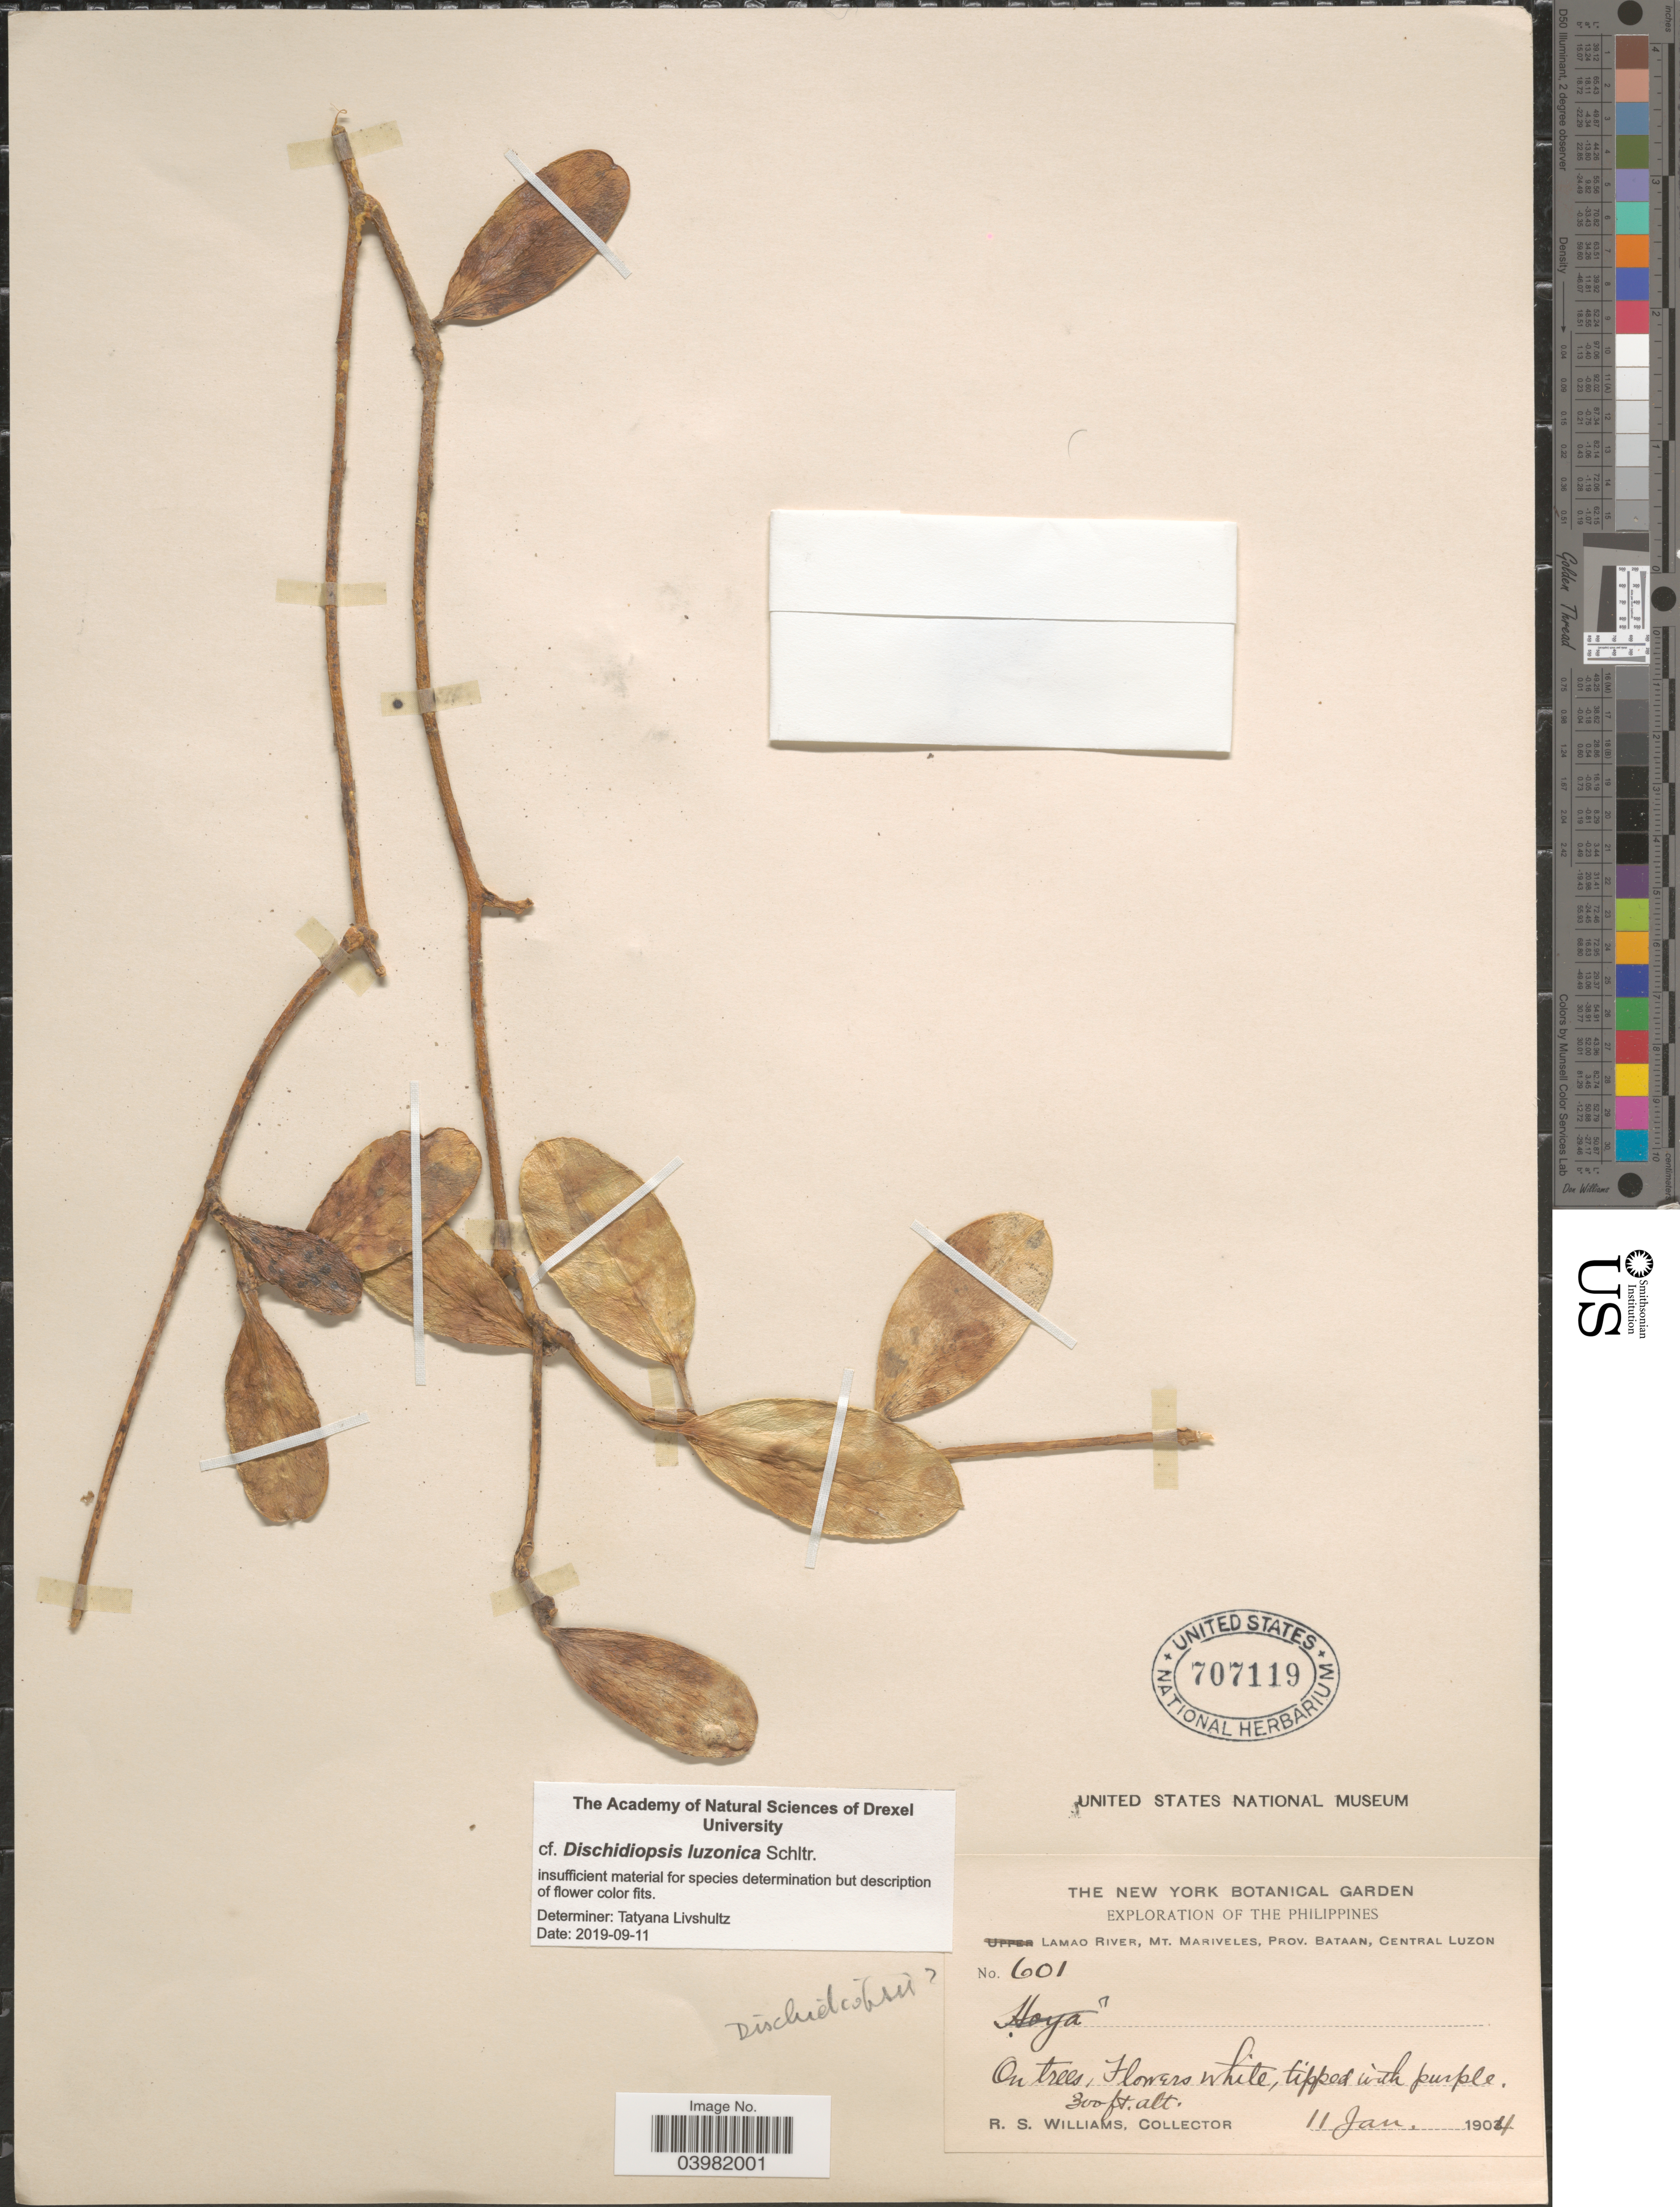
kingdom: Plantae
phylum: Tracheophyta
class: Magnoliopsida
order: Gentianales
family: Apocynaceae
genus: Dischidiopsis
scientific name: Dischidiopsis luzonica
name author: Schltr.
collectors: R. S. Williams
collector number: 601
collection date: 1904-01-11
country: Philippines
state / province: Central Luzon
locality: Lamao River, Mt. Mariveles, Prov. Bataan.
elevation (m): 91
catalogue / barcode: US 707119